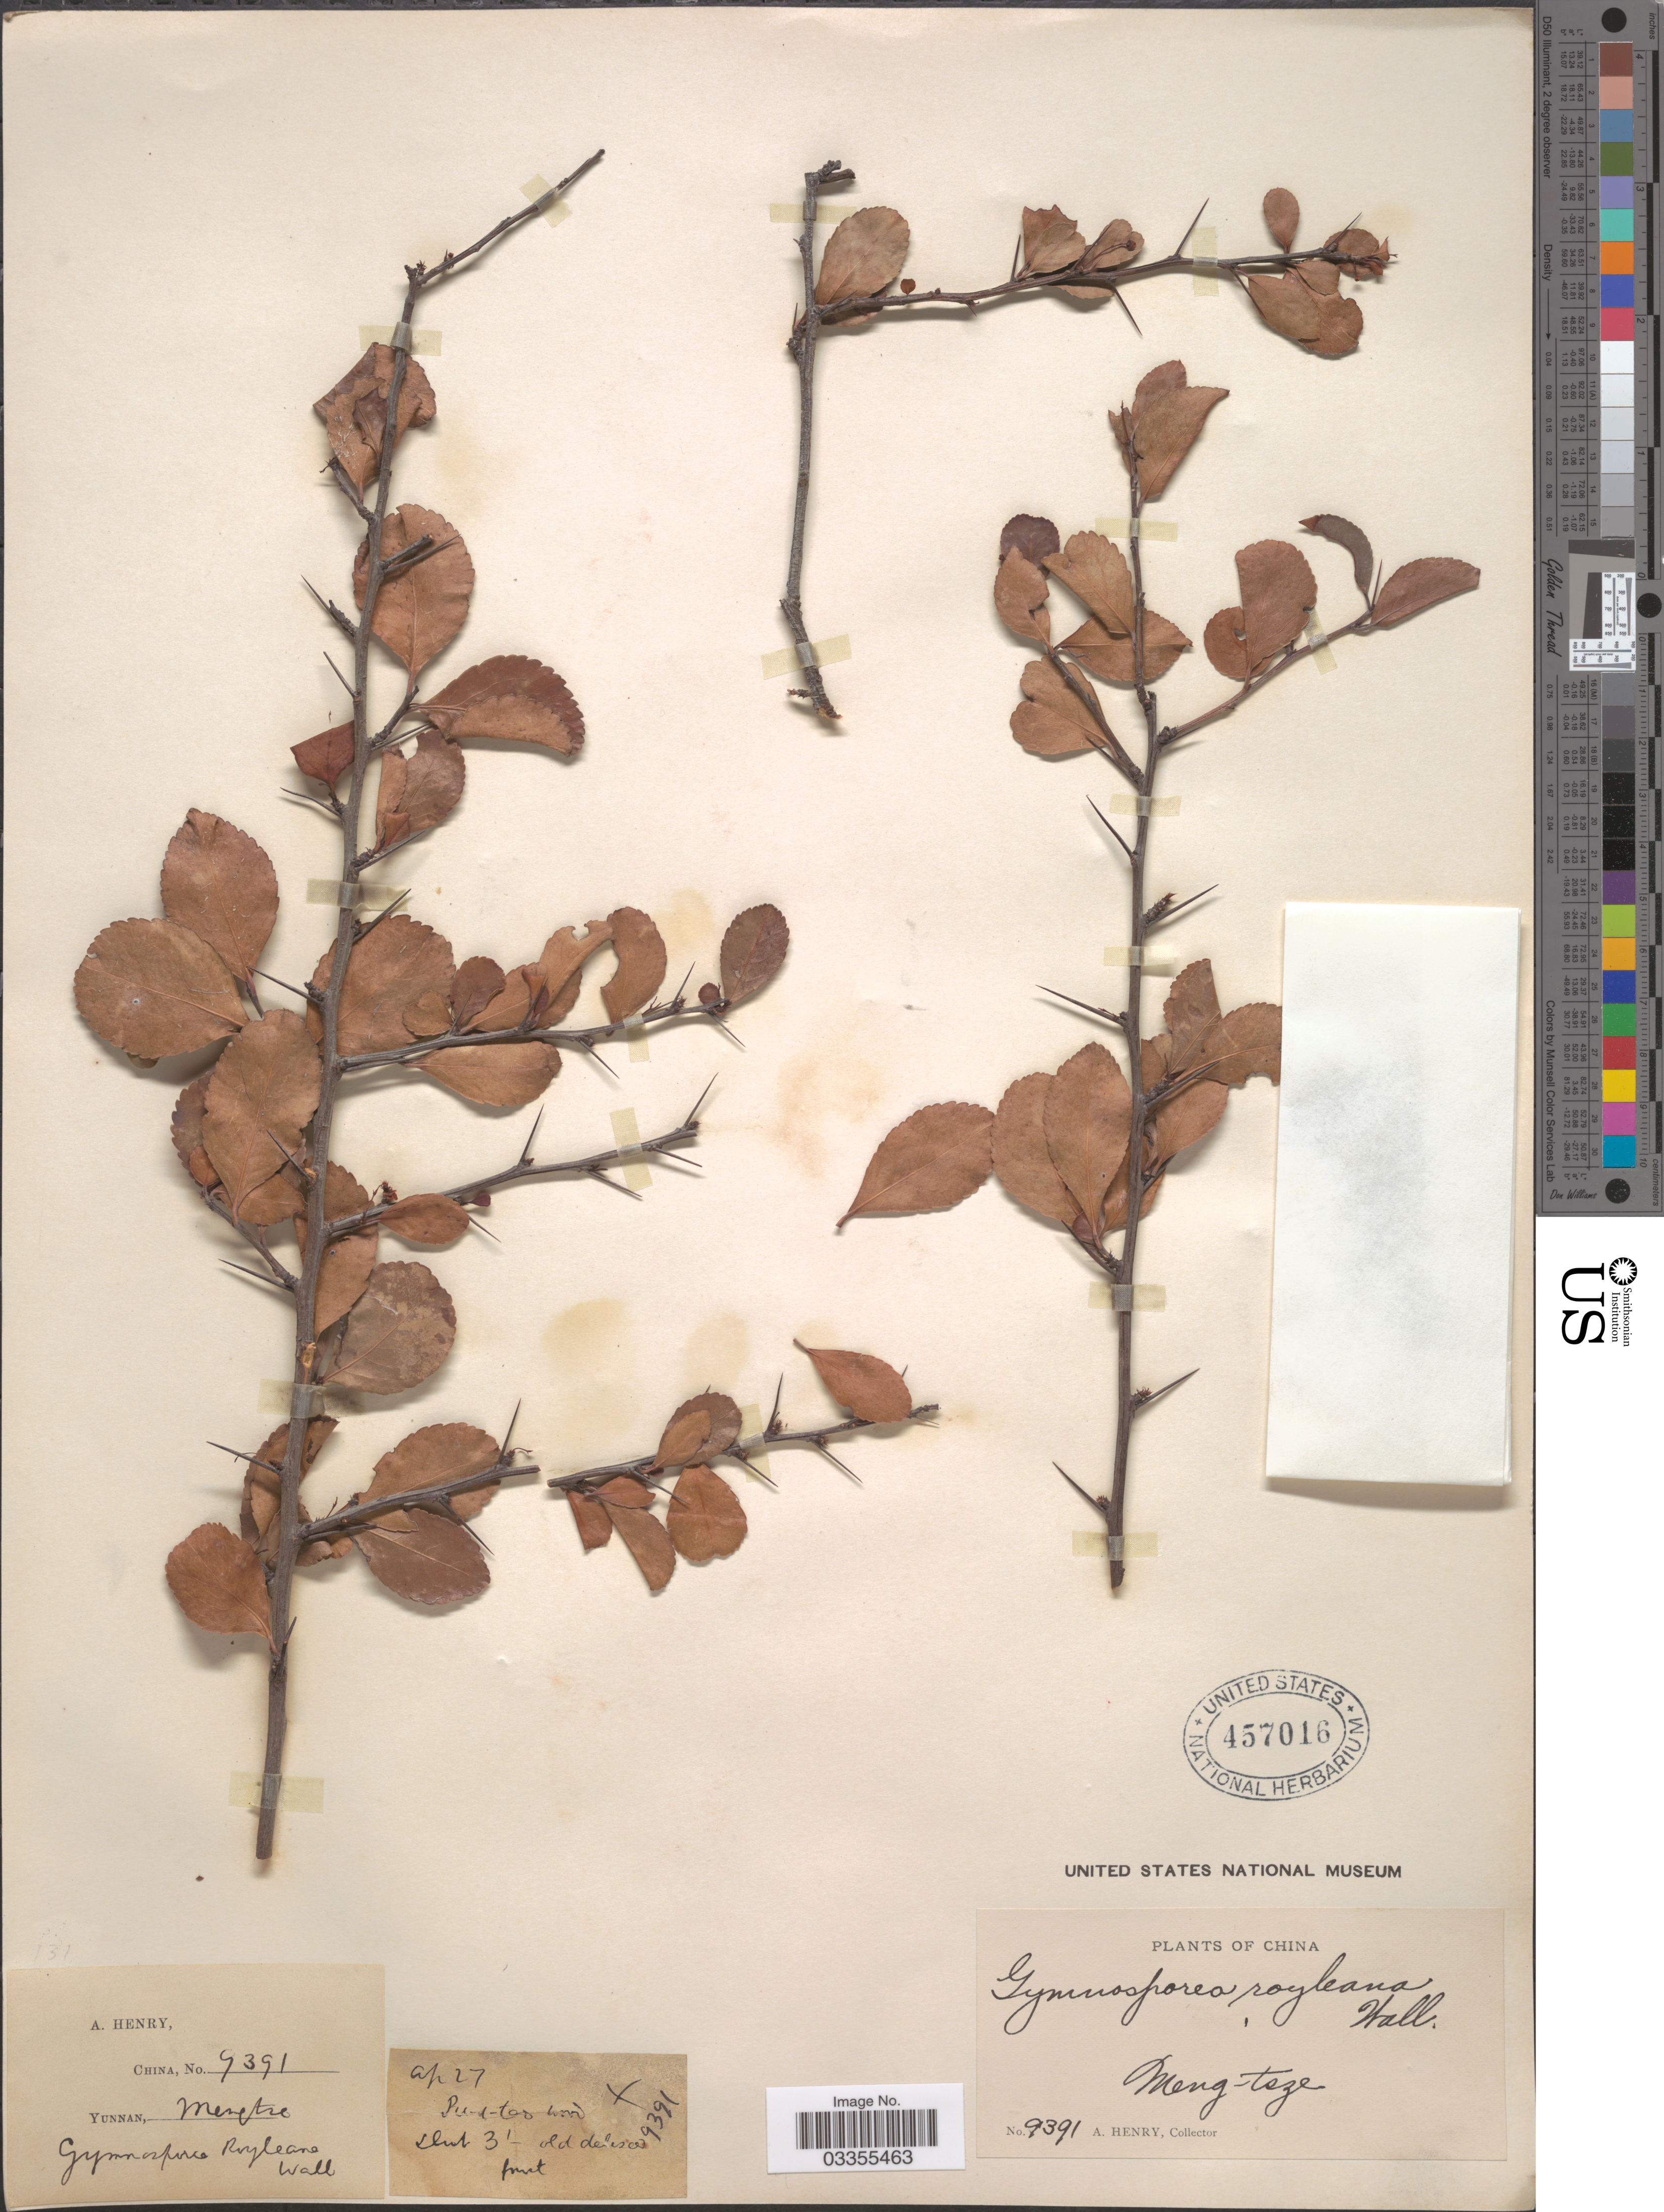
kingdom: Plantae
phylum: Tracheophyta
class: Magnoliopsida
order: Celastrales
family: Celastraceae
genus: Gymnosporia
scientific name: Gymnosporia royleana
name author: Wall. ex M.A. Lawson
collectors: A. Henry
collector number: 9391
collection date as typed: Transcribed d/m/y: /4/27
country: China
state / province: Yunnan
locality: Meng-tsze.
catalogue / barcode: US 457016